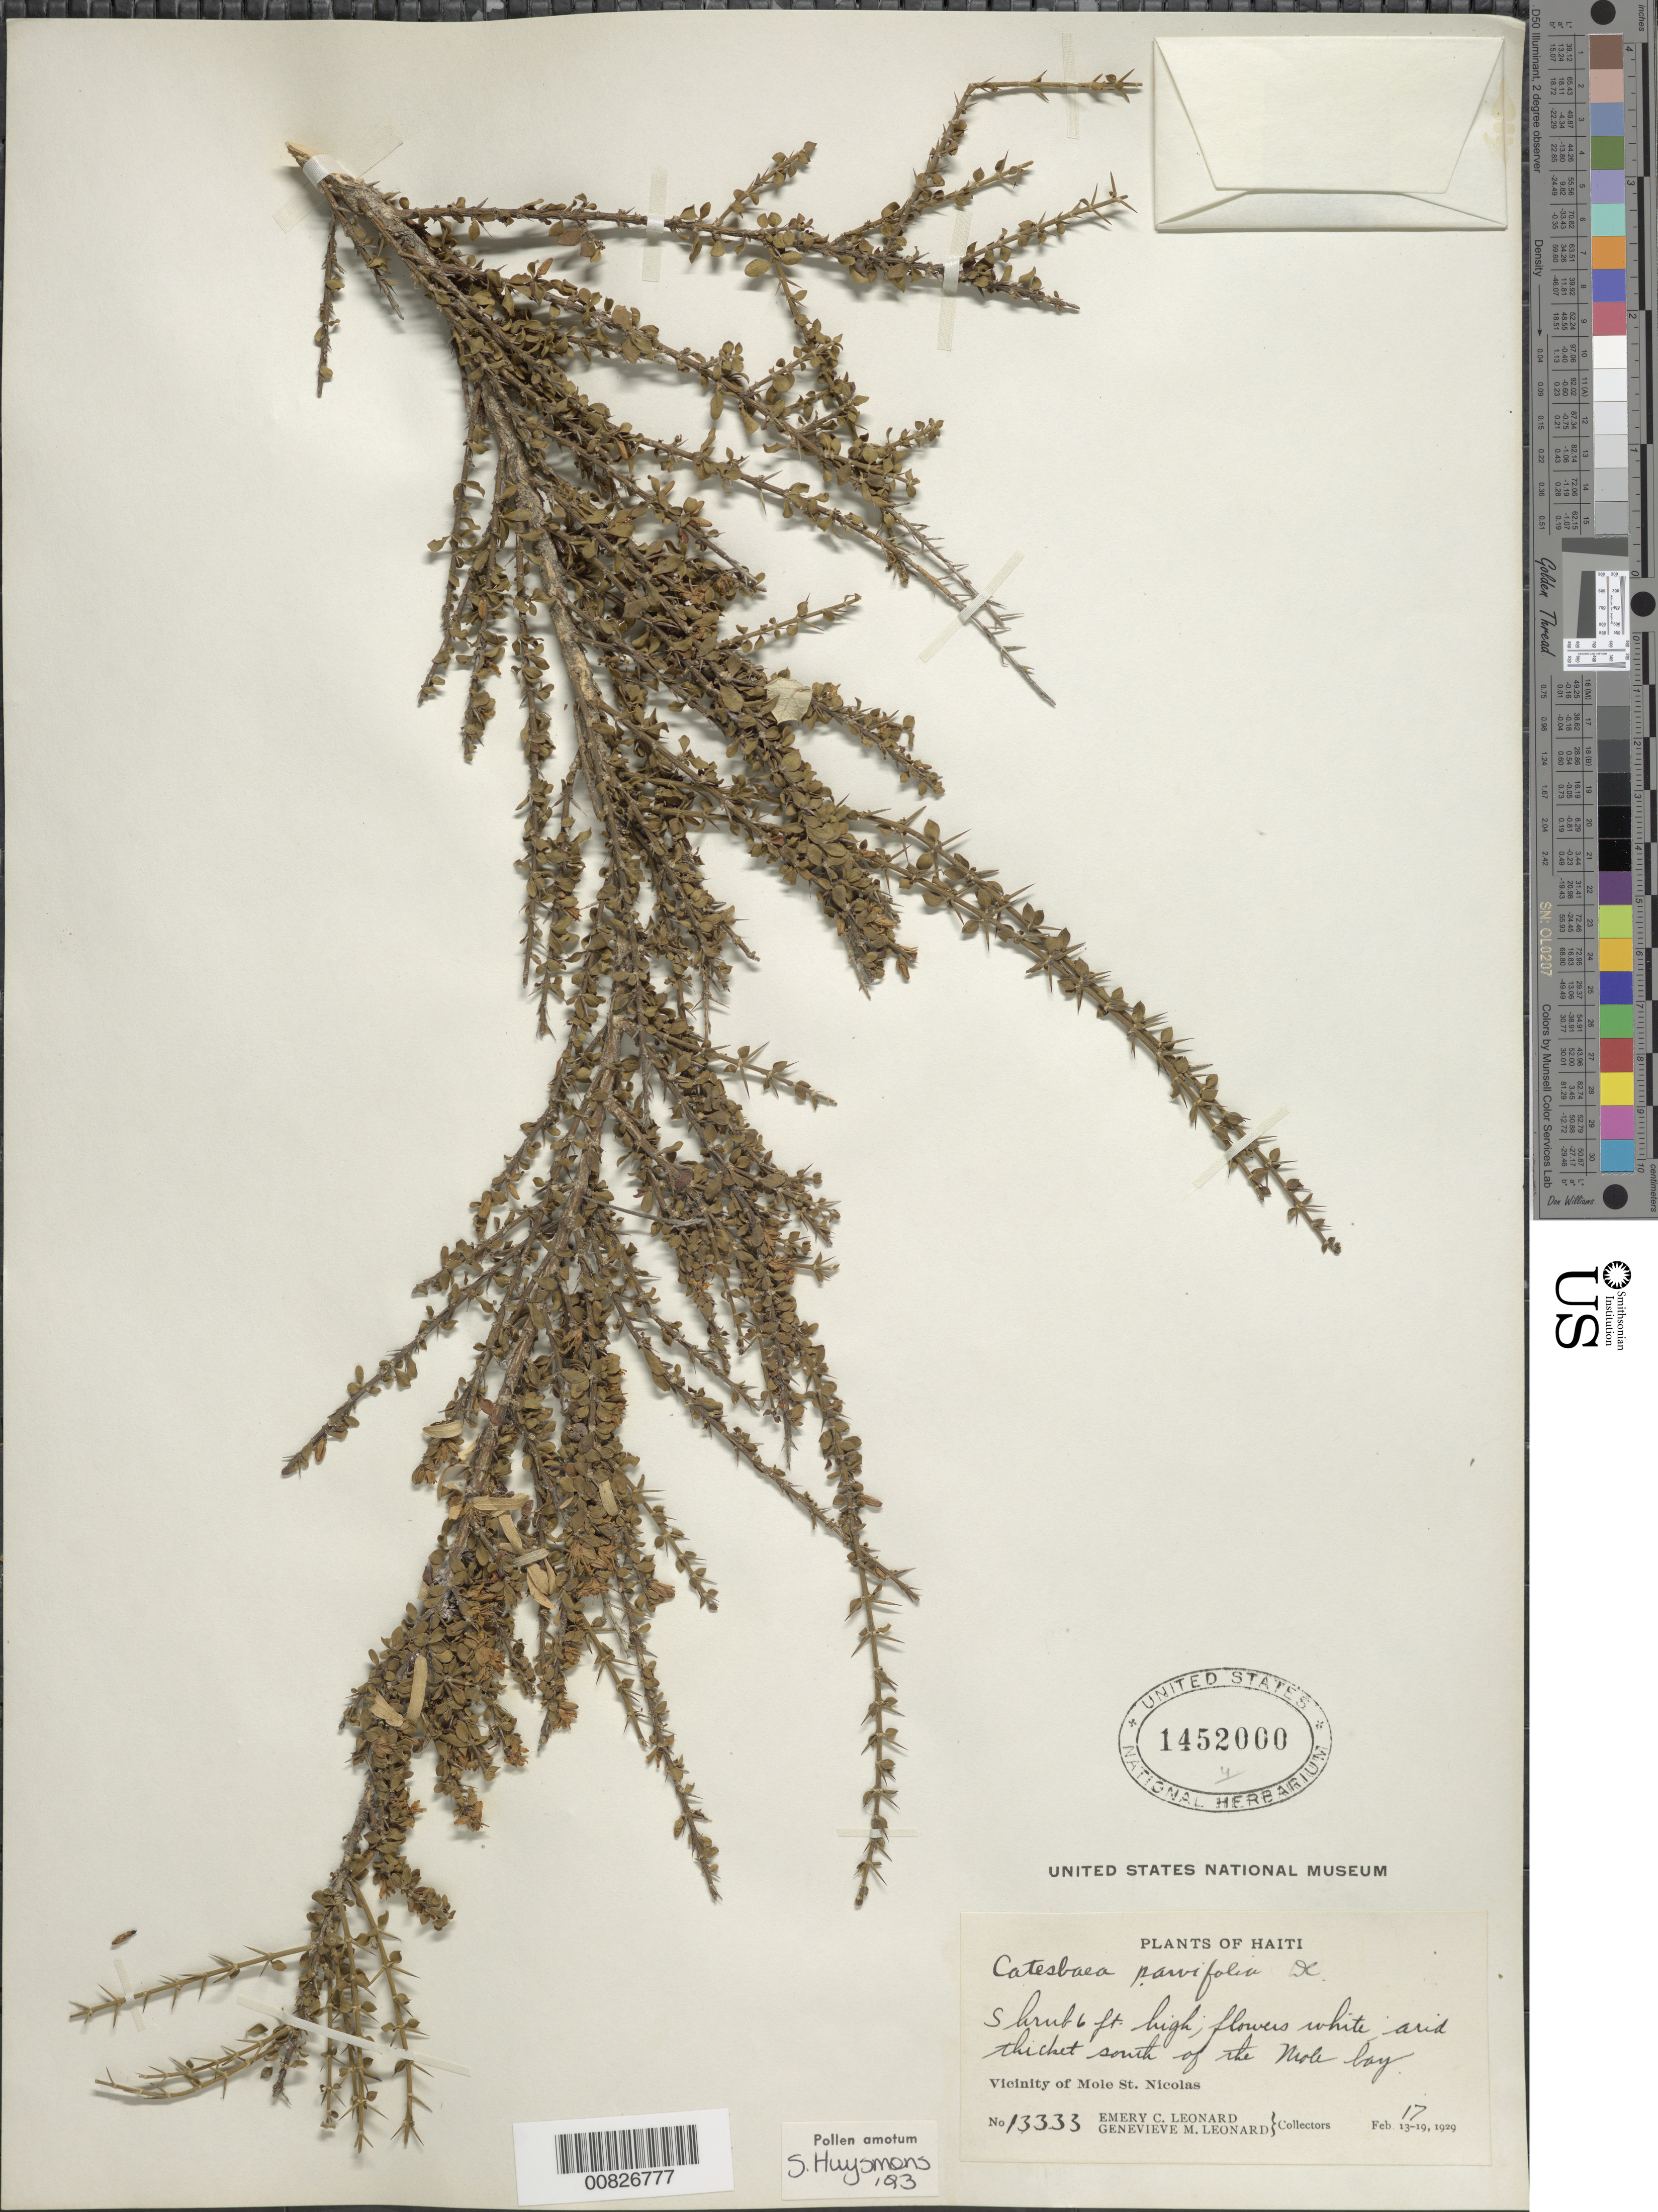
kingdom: Plantae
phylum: Tracheophyta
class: Magnoliopsida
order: Gentianales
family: Rubiaceae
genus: Catesbaea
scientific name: Catesbaea parviflora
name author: Sw.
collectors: E. C. Leonard & G. M. Leonard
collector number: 13333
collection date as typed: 17 Feb 1929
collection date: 1929-02-17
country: Haiti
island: Hispaniola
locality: Mole St. Nicolas, S of the Mole Bay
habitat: Arid thicket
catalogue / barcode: US 1452000